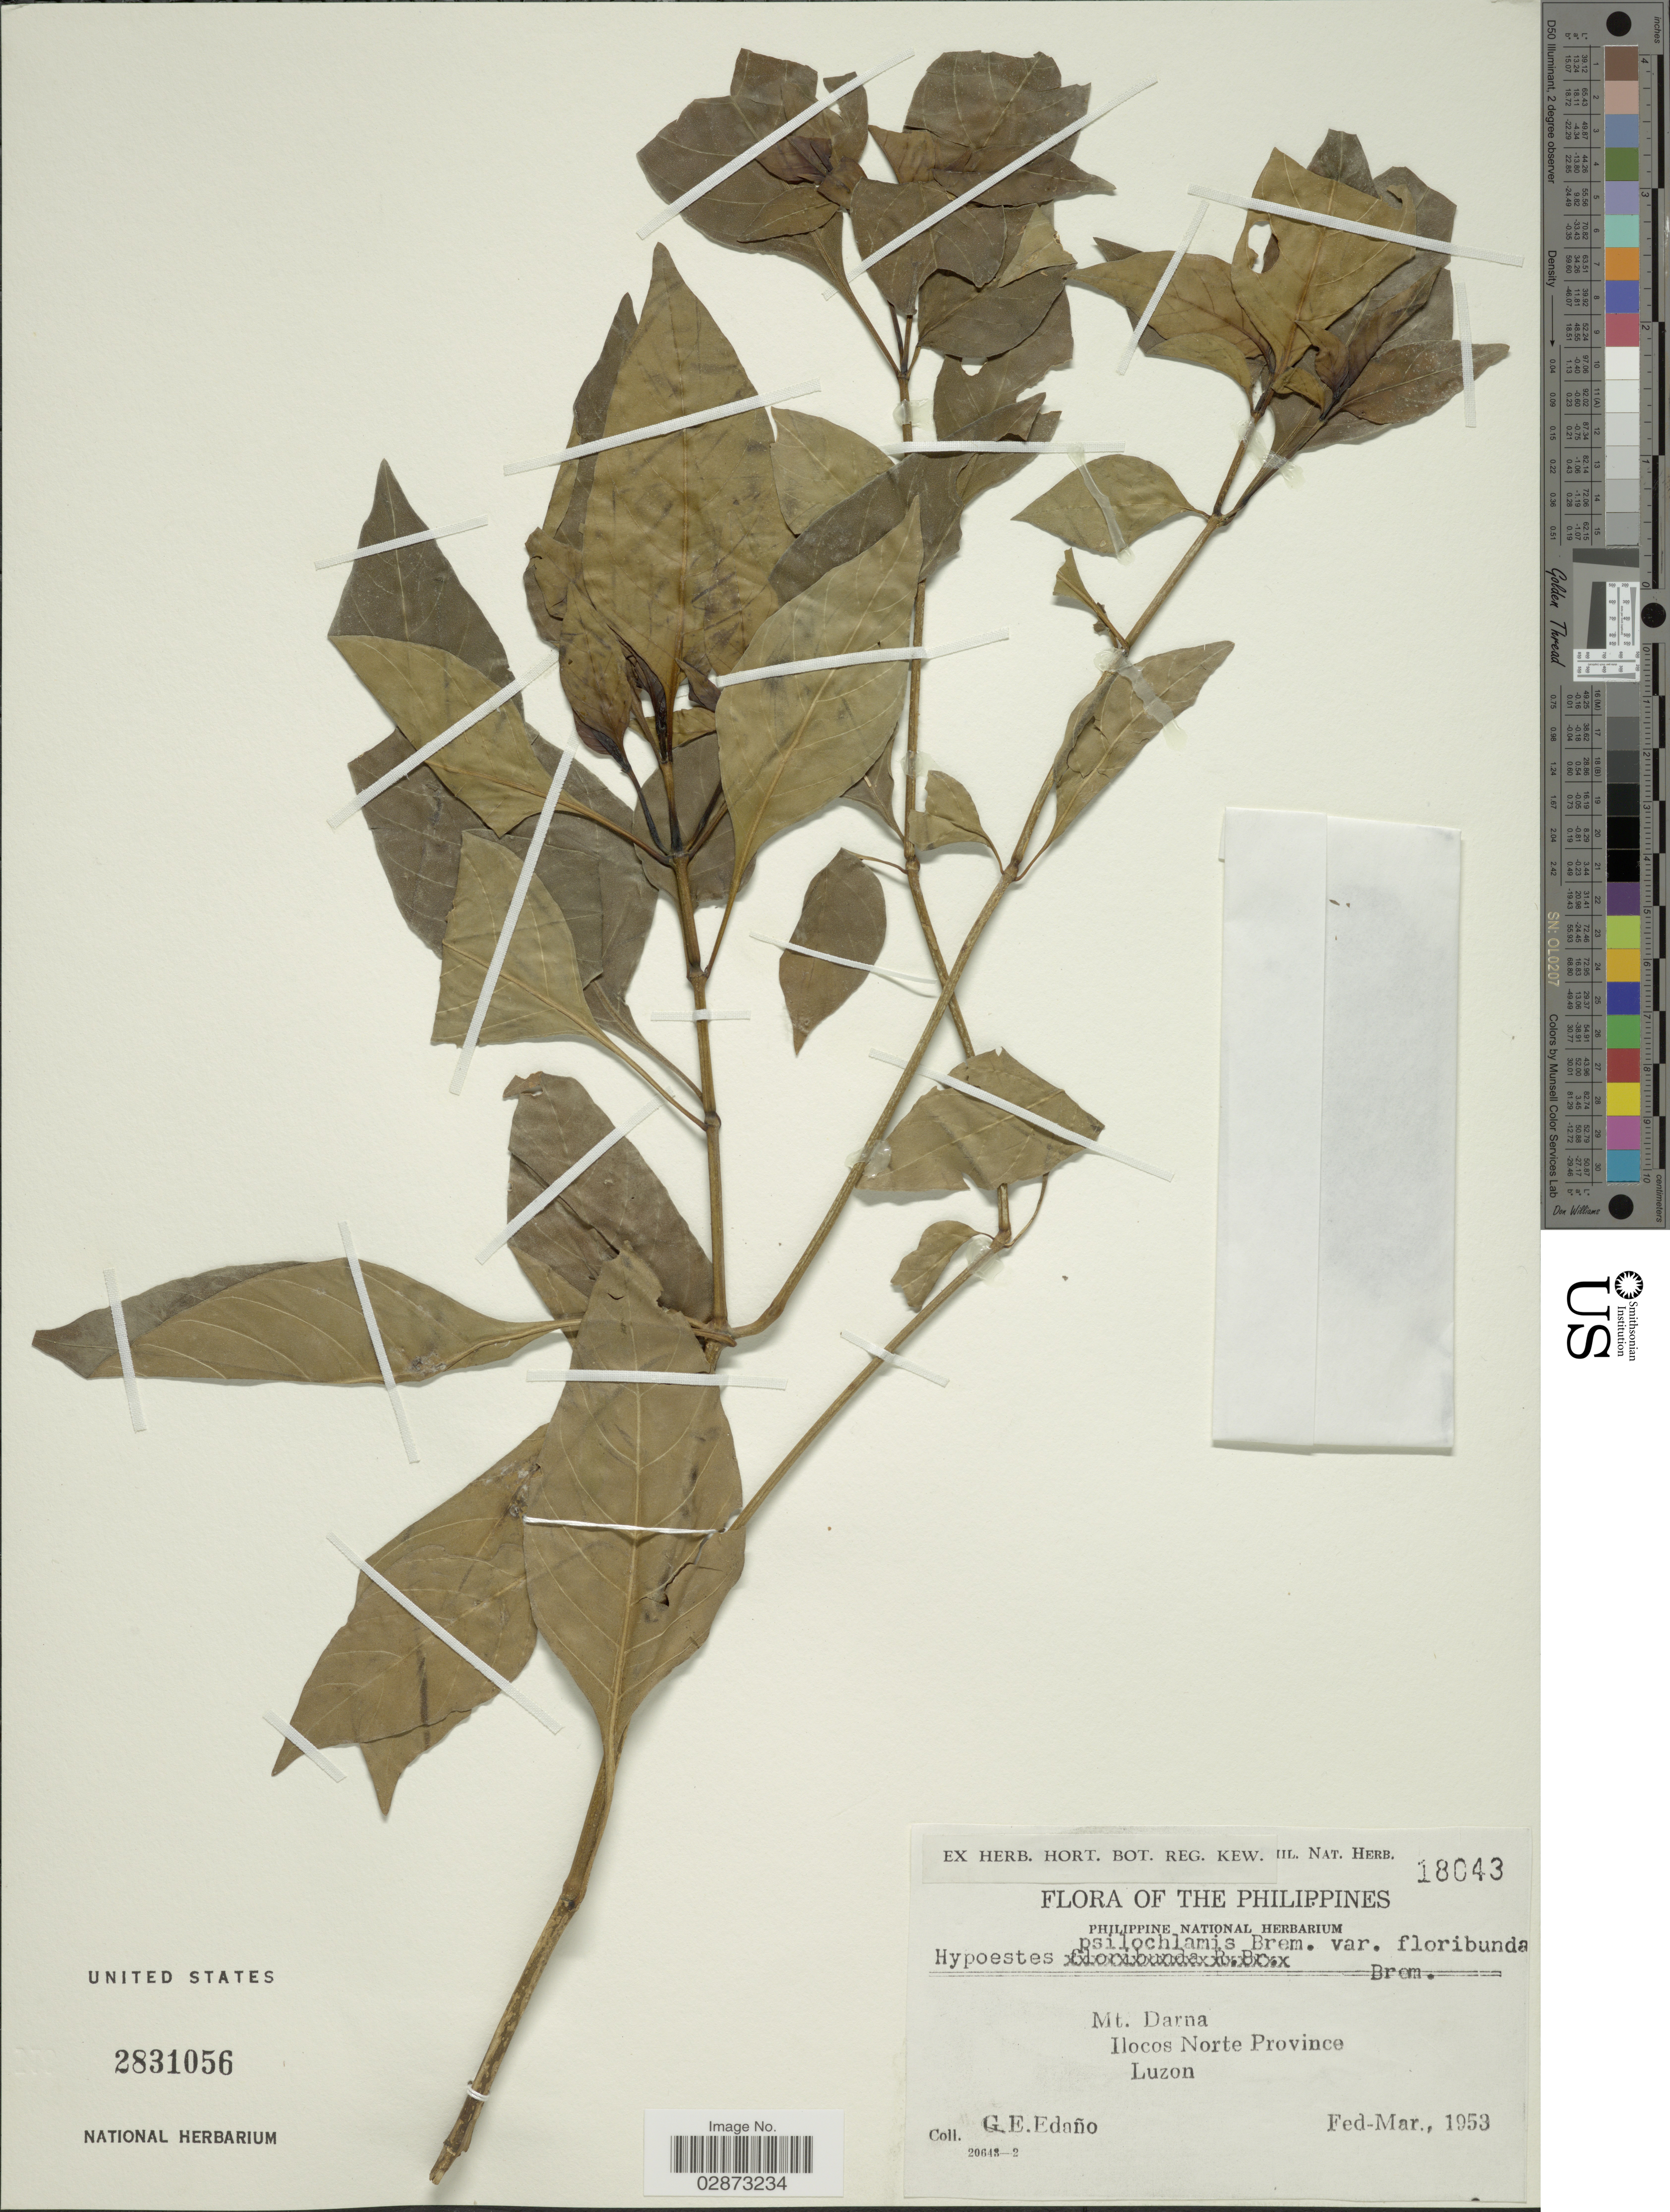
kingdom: Plantae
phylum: Tracheophyta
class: Magnoliopsida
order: Lamiales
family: Acanthaceae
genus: Hypoestes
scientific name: Hypoestes psilochlamys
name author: Bremek.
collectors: G. E. Edaño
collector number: !il. Nat. Herb. 18043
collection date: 1953-02/1953-03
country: Philippines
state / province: Ilocos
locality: Mt. Darna. Ilocos Norte Province. Luzon.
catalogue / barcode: US 2831056